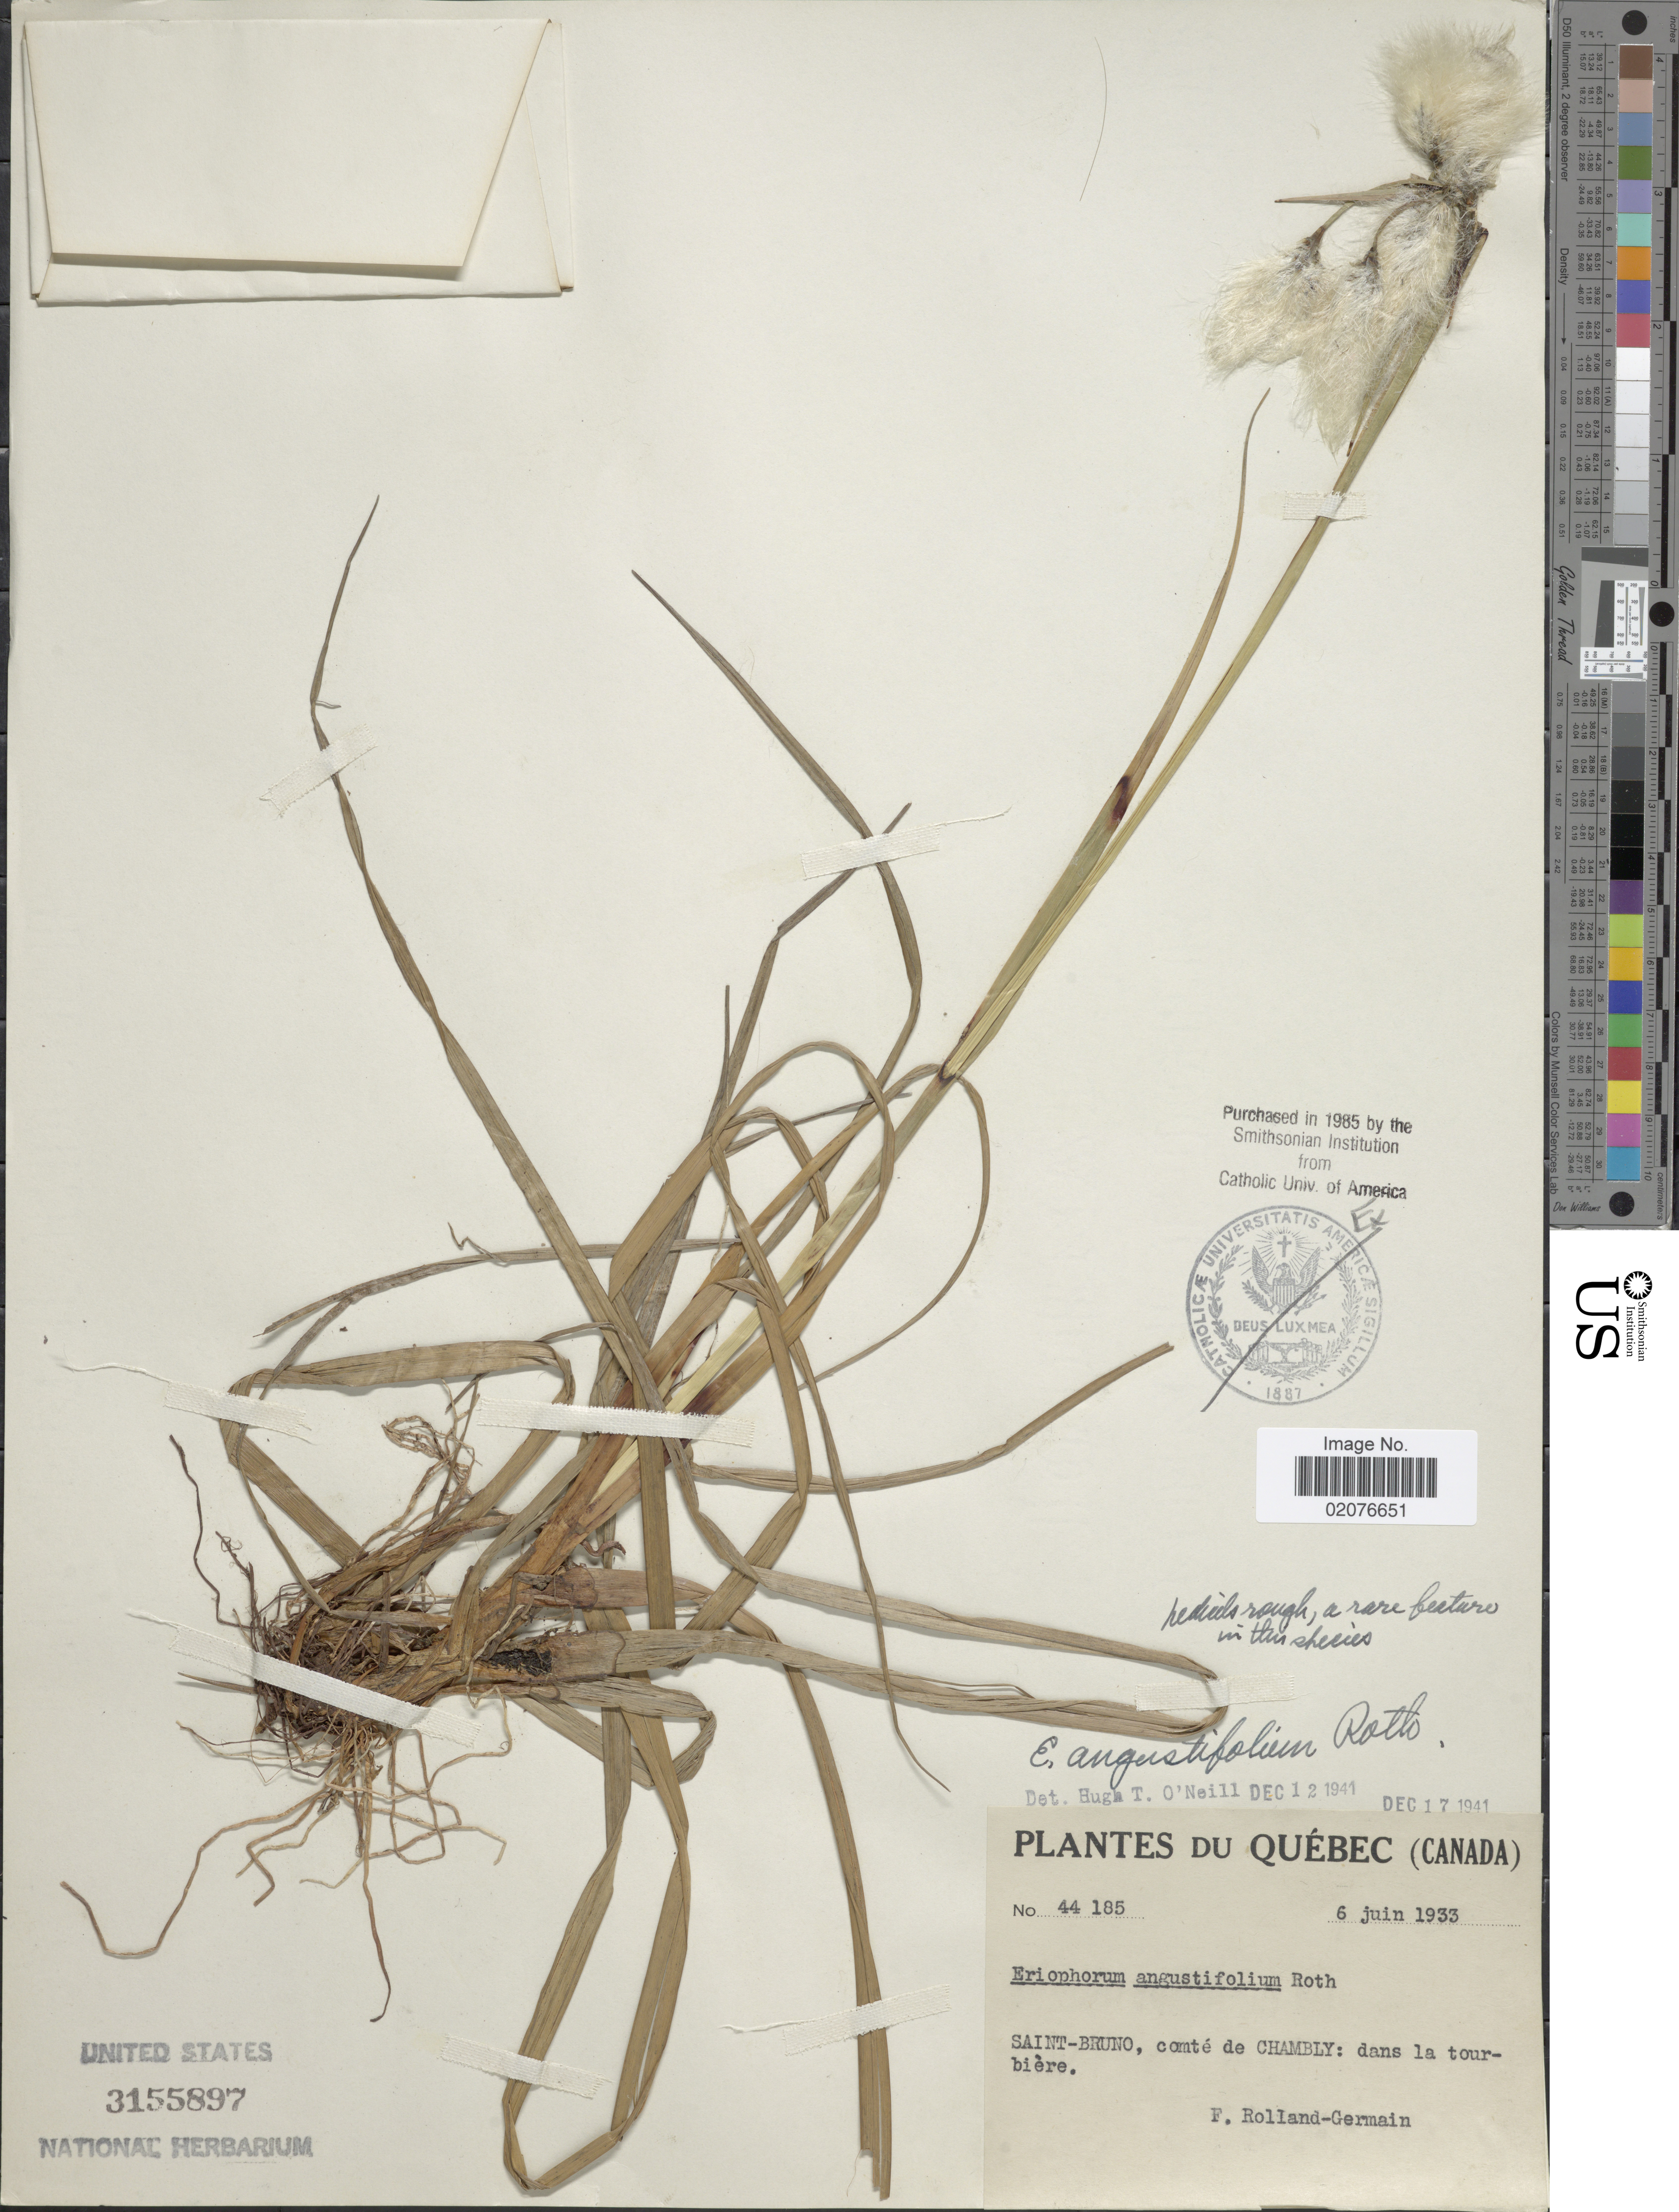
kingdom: Plantae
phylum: Tracheophyta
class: Liliopsida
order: Poales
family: Cyperaceae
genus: Eriophorum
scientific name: Eriophorum angustifolium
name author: Honck.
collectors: Rolland-Germain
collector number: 44185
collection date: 1933-06-06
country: Canada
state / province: Quebec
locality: Saint-Bruno, comté de Chambly: dans la tourbiére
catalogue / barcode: US 3155897